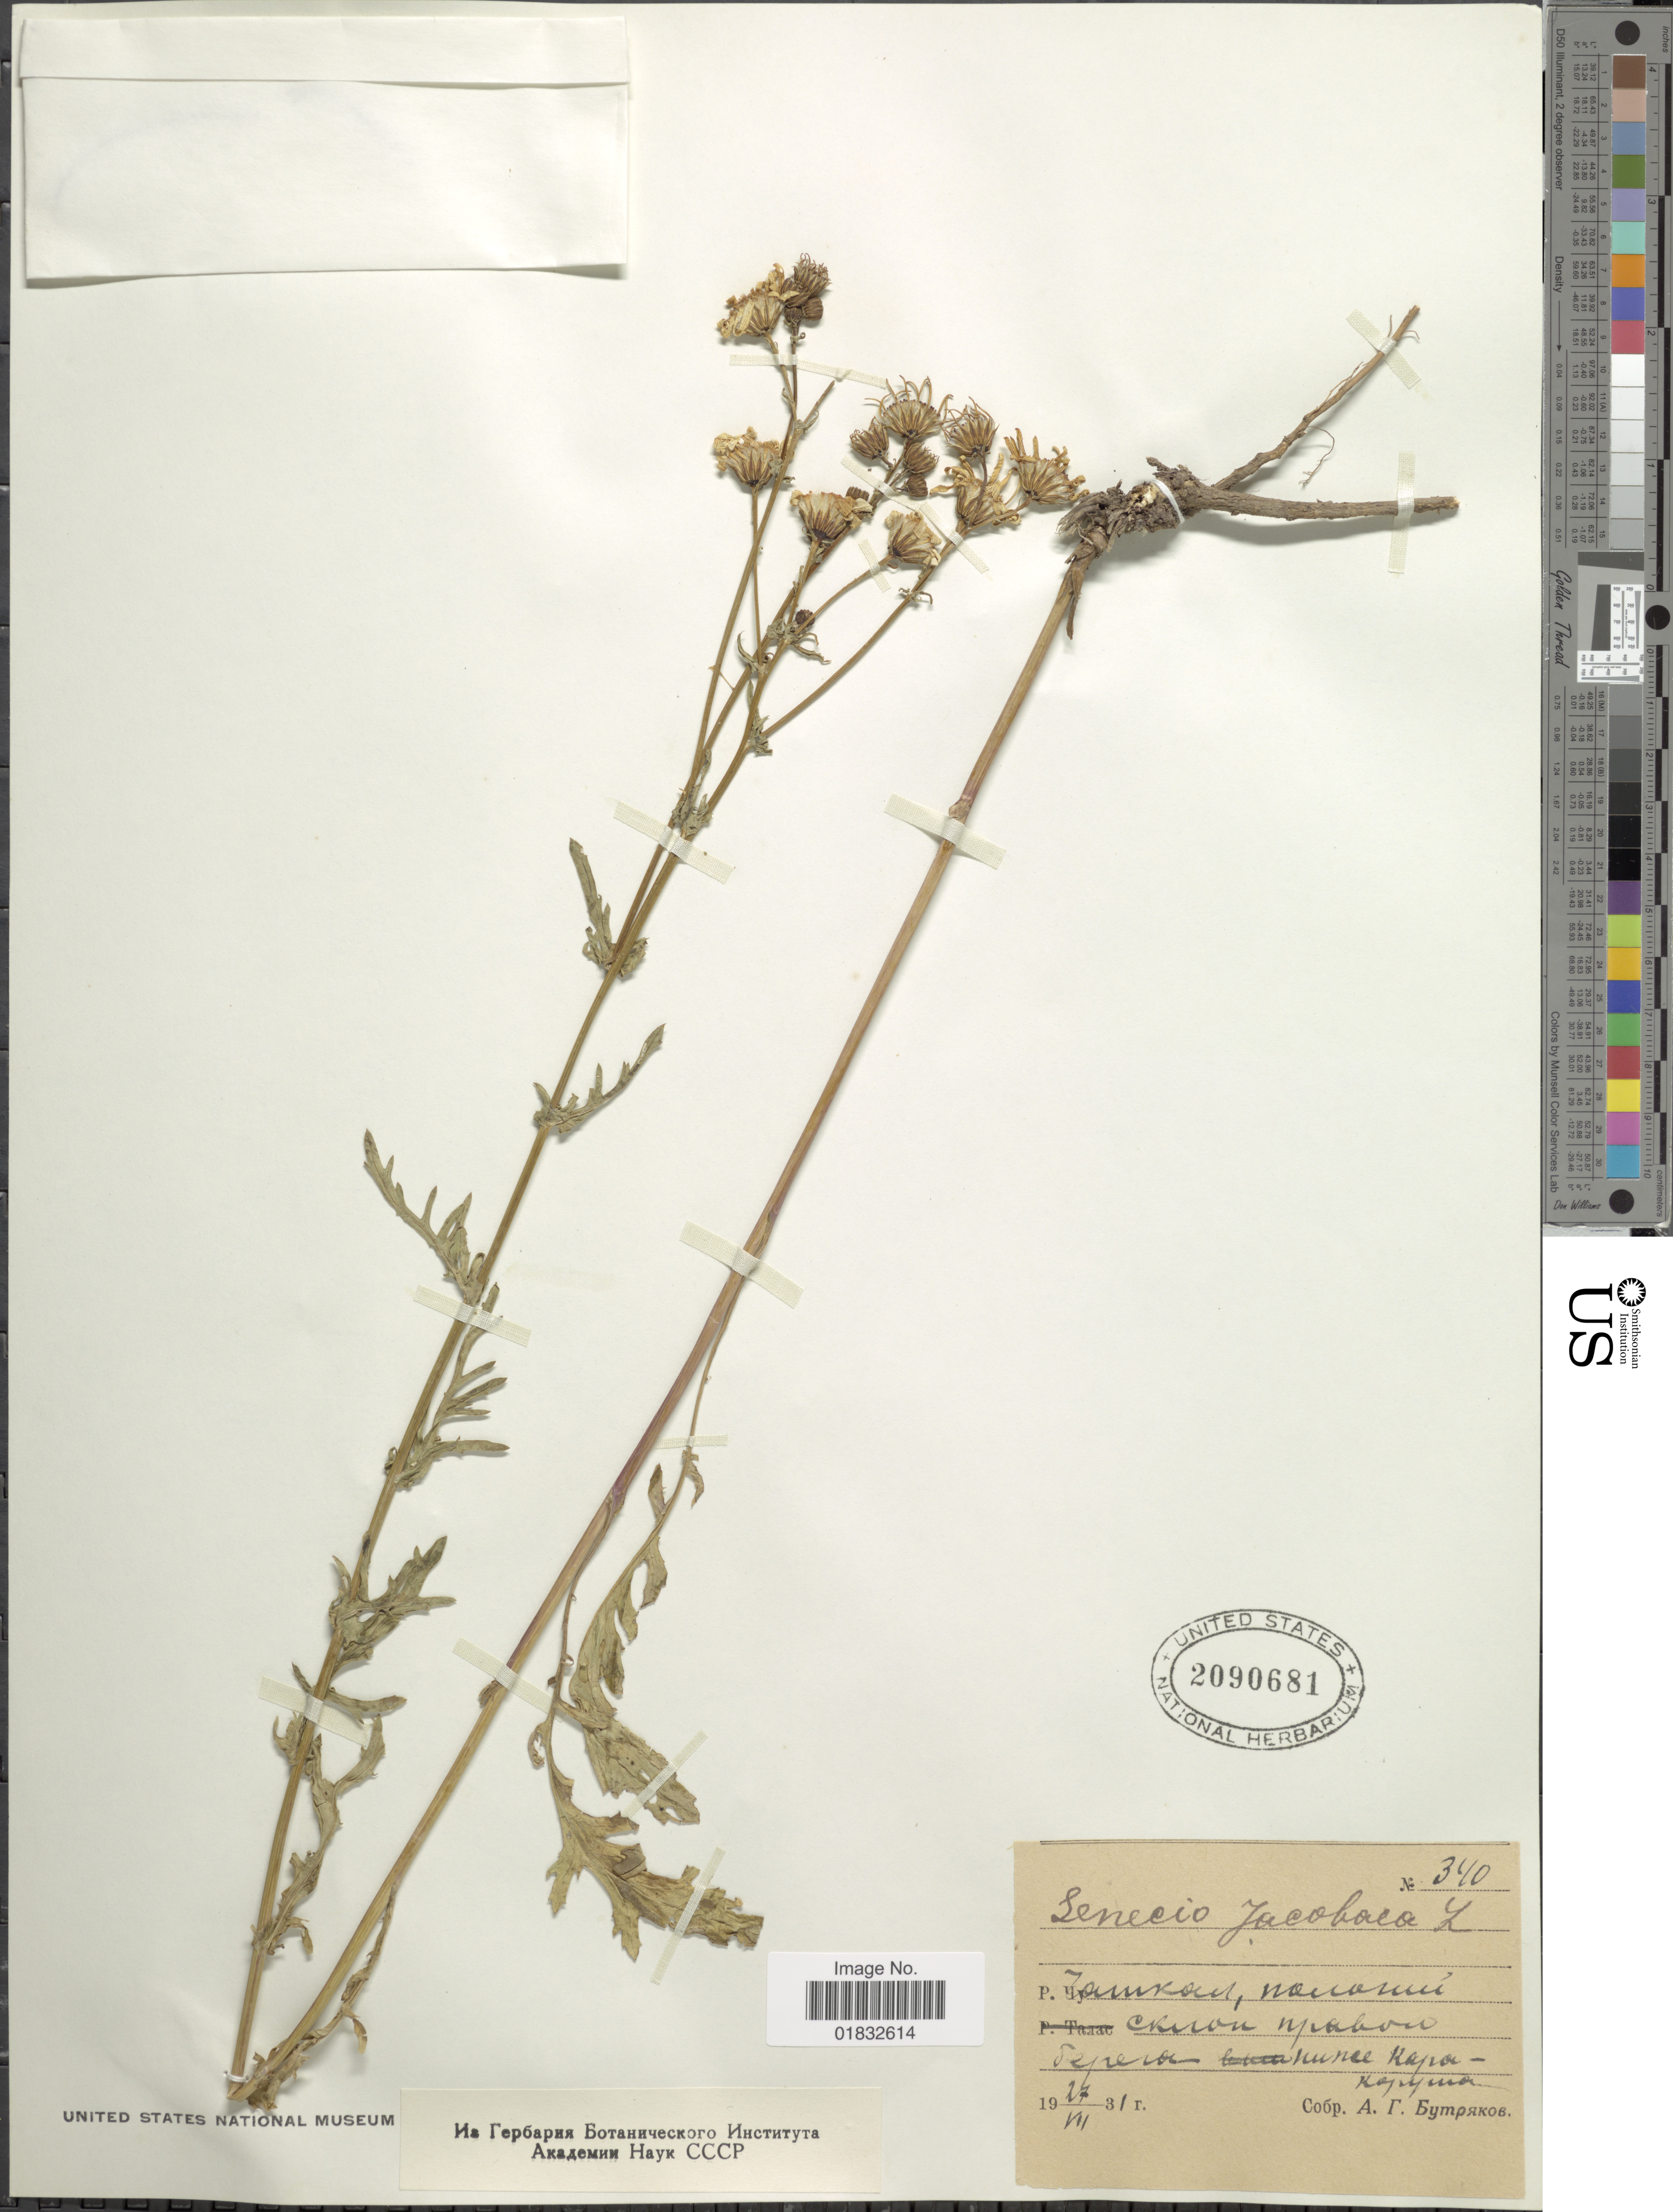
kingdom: Plantae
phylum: Tracheophyta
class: Magnoliopsida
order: Asterales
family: Asteraceae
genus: Jacobaea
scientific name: Jacobaea vulgaris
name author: Gaertn.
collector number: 340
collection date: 1931-07-27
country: Kyrgyzstan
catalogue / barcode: US 2090681